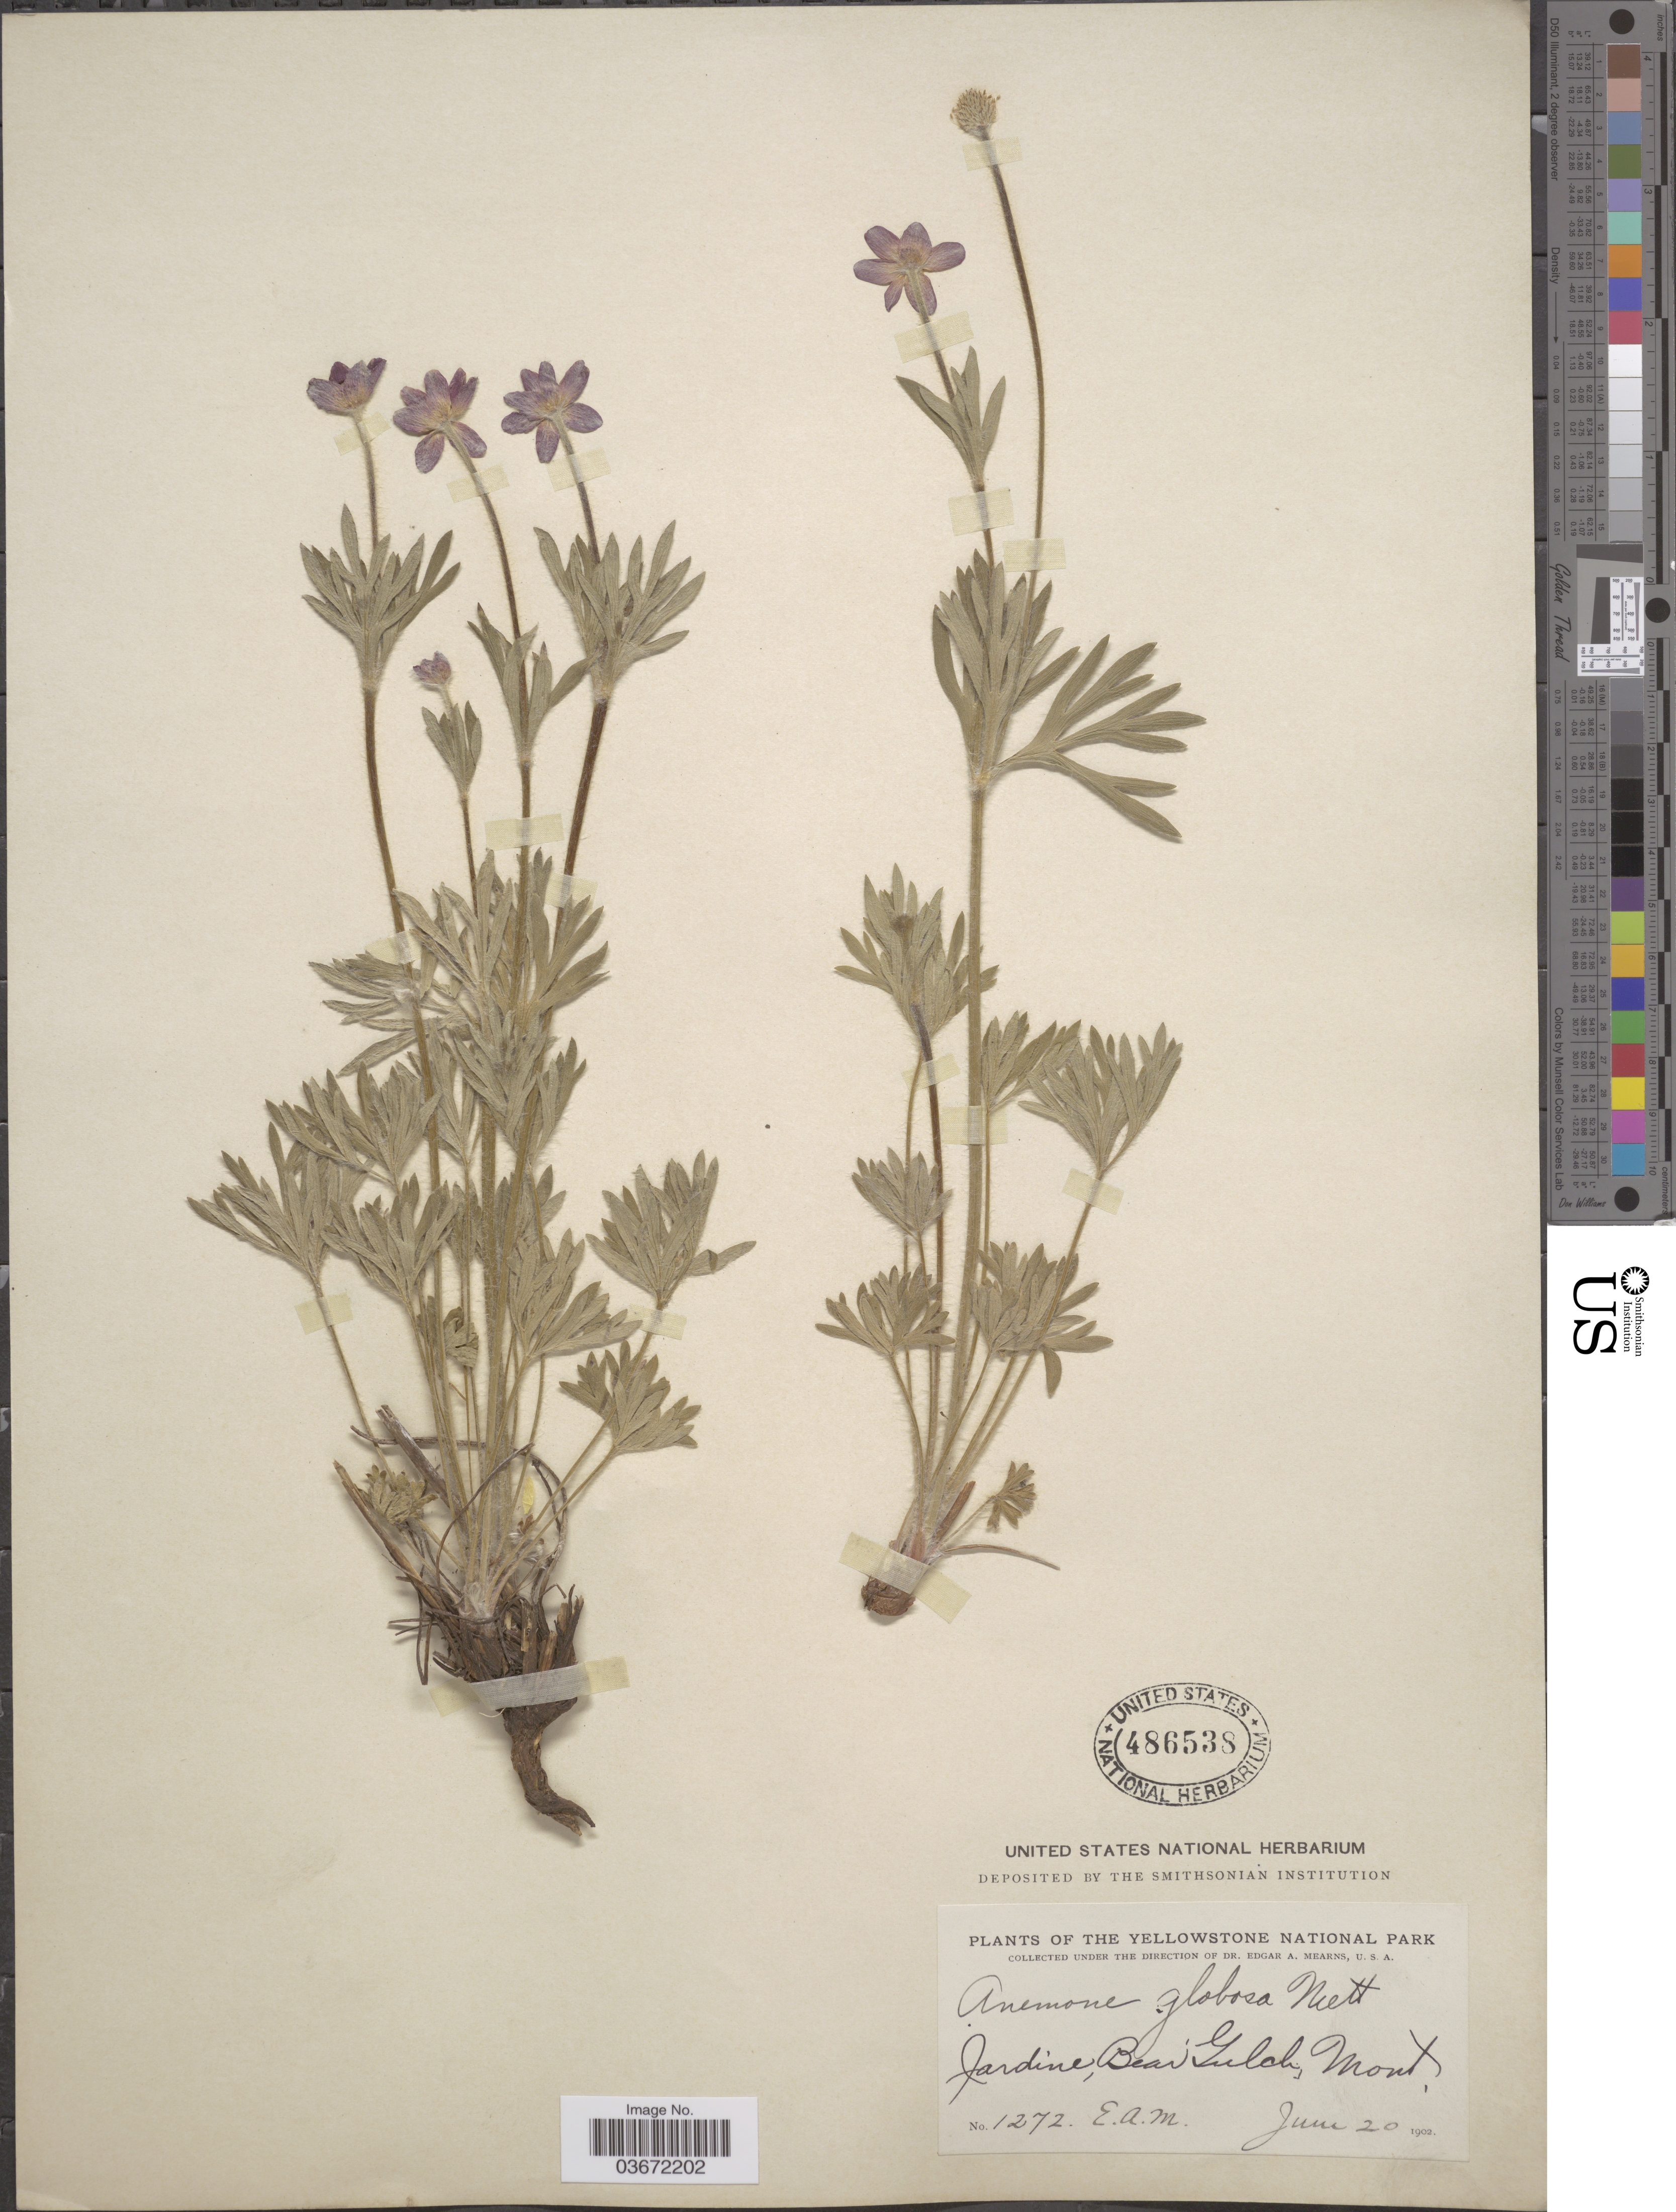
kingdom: Plantae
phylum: Tracheophyta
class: Magnoliopsida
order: Ranunculales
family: Ranunculaceae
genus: Anemone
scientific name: Anemone globosa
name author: (Torr. & A. Gray) Nutt. ex A. Heller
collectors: E. A. Mearns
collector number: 1272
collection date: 1902-06-20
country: United States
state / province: Montana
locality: The Yellowstone National Park. Jardine, Bear Gulch.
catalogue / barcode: US 486538